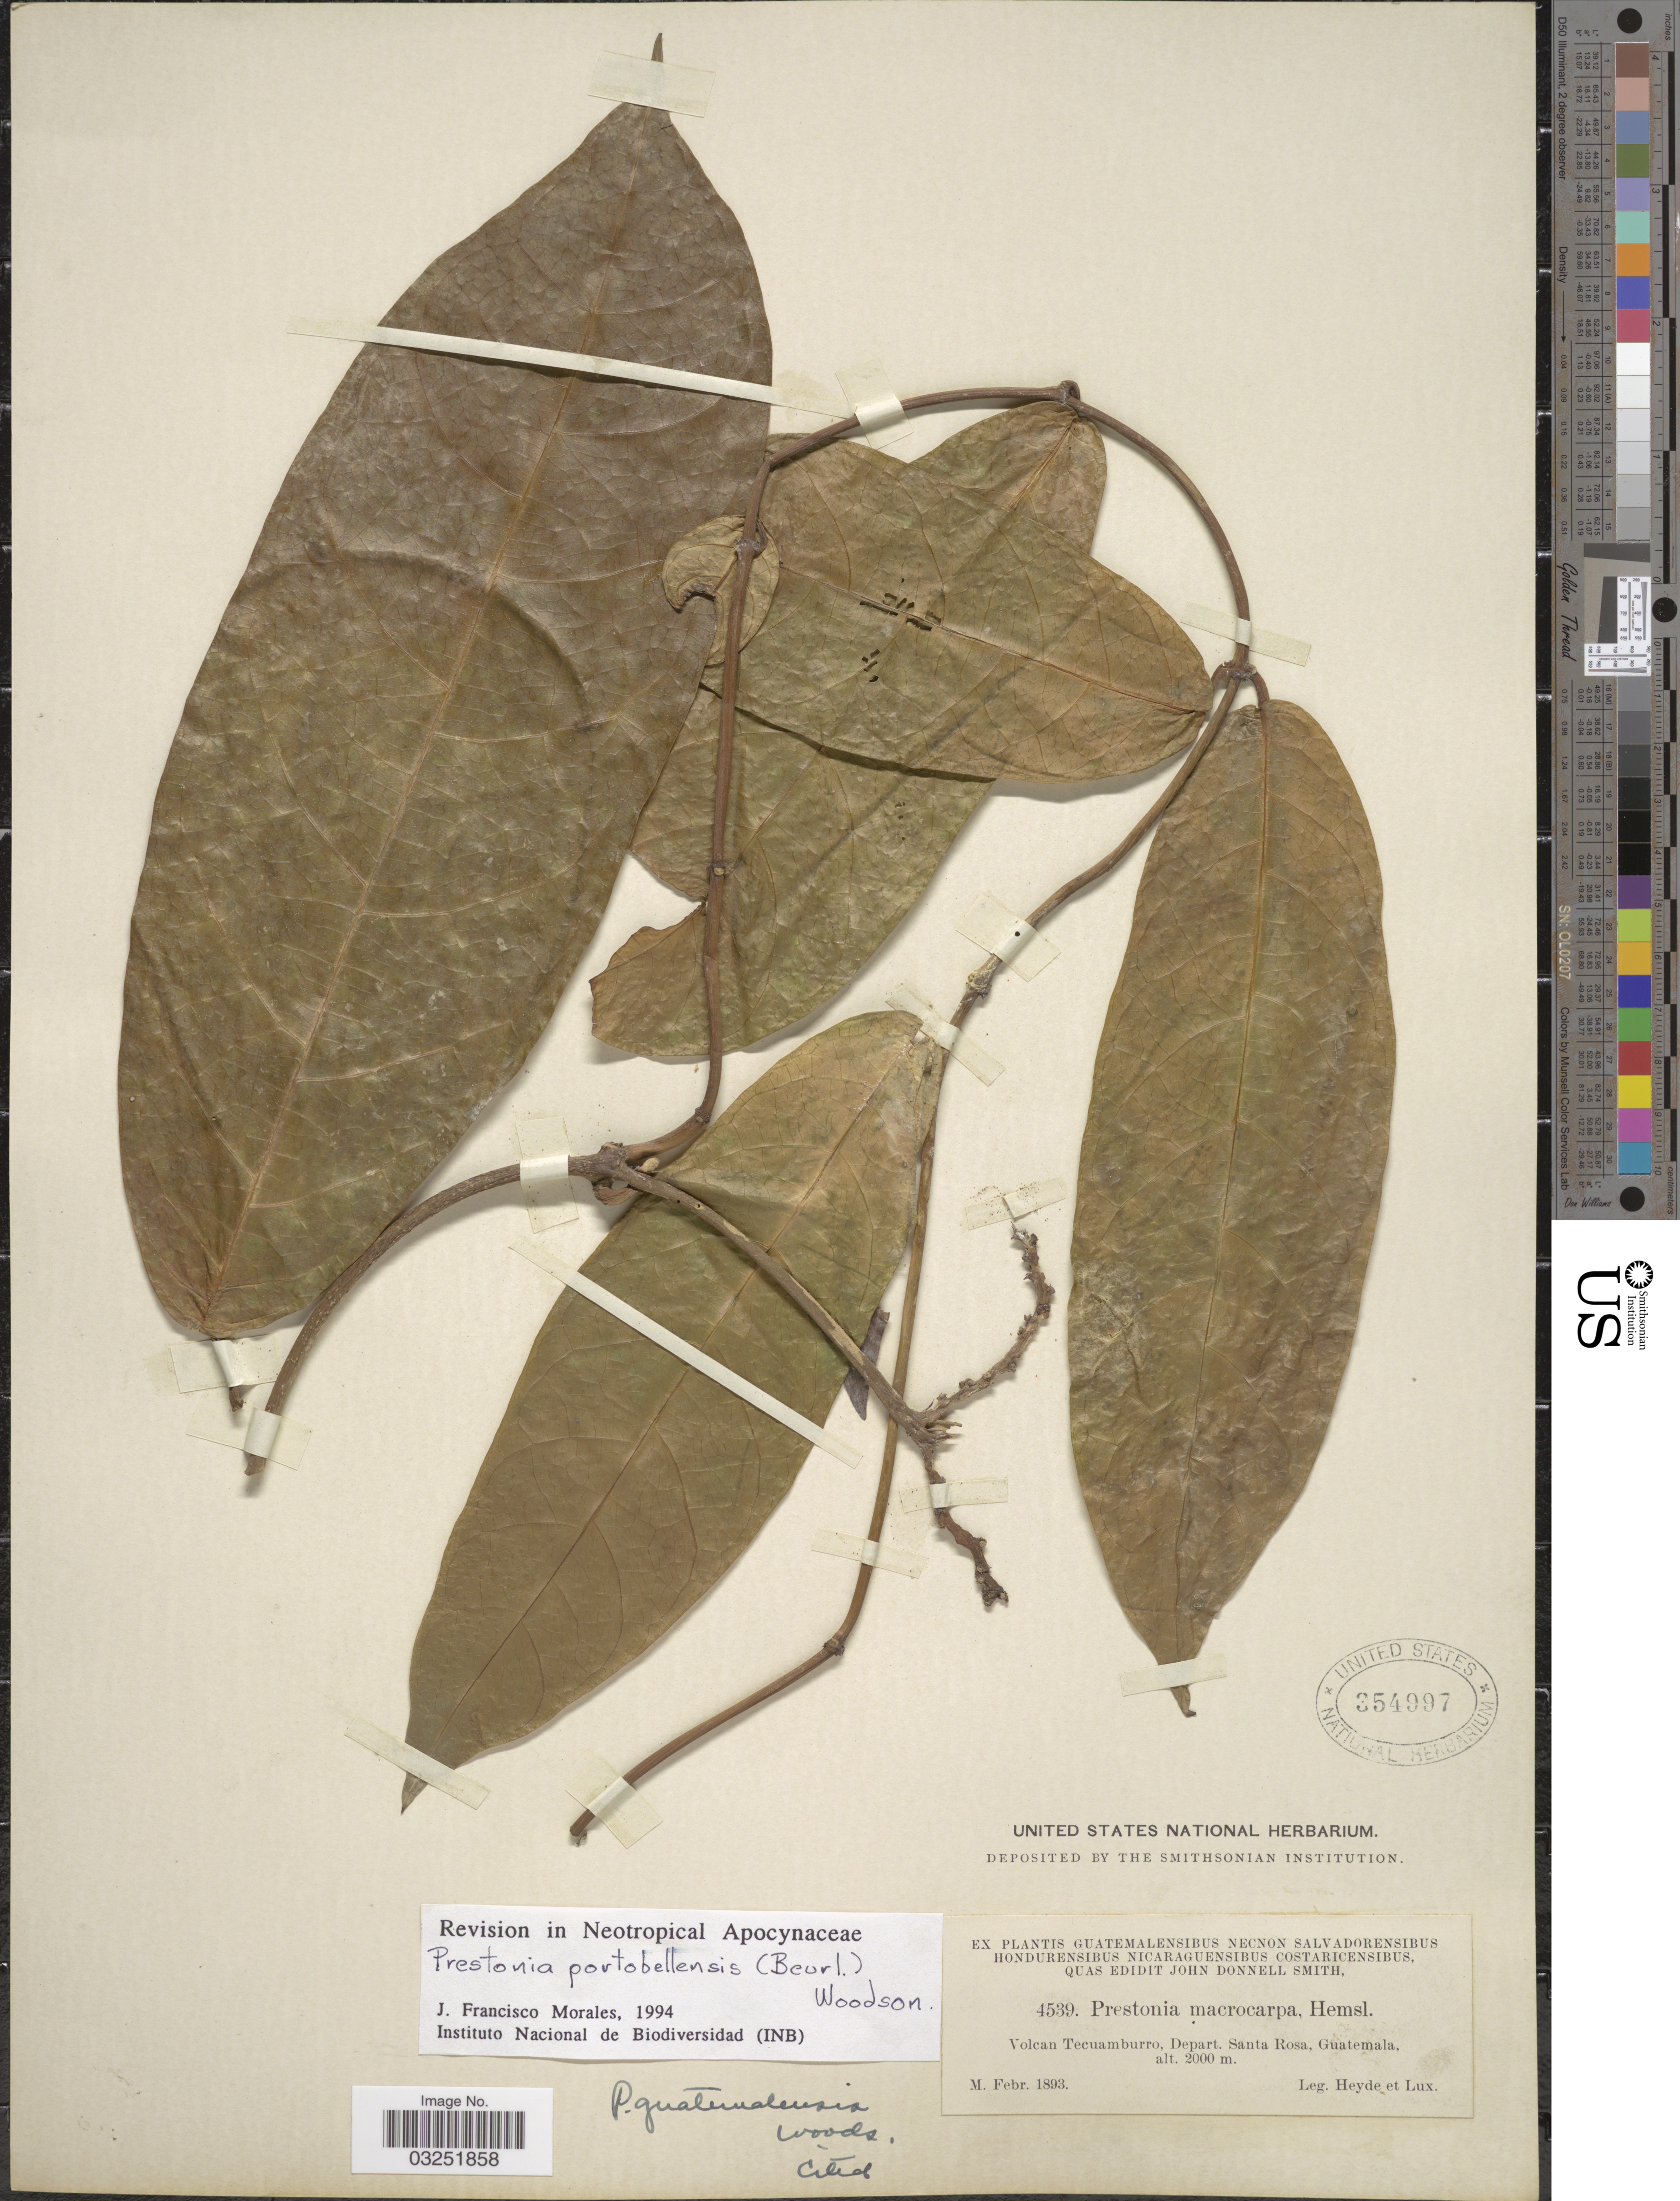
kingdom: Plantae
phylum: Tracheophyta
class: Magnoliopsida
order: Gentianales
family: Apocynaceae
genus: Prestonia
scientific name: Prestonia portobellensis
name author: (Beurl.) Woodson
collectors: Heyde & Lux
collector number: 4539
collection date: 1893-02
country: Guatemala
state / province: Santa Rosa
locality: Volcan Tecuamburro, Depart. Santa Rosa.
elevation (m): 2000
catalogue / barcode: US 354997